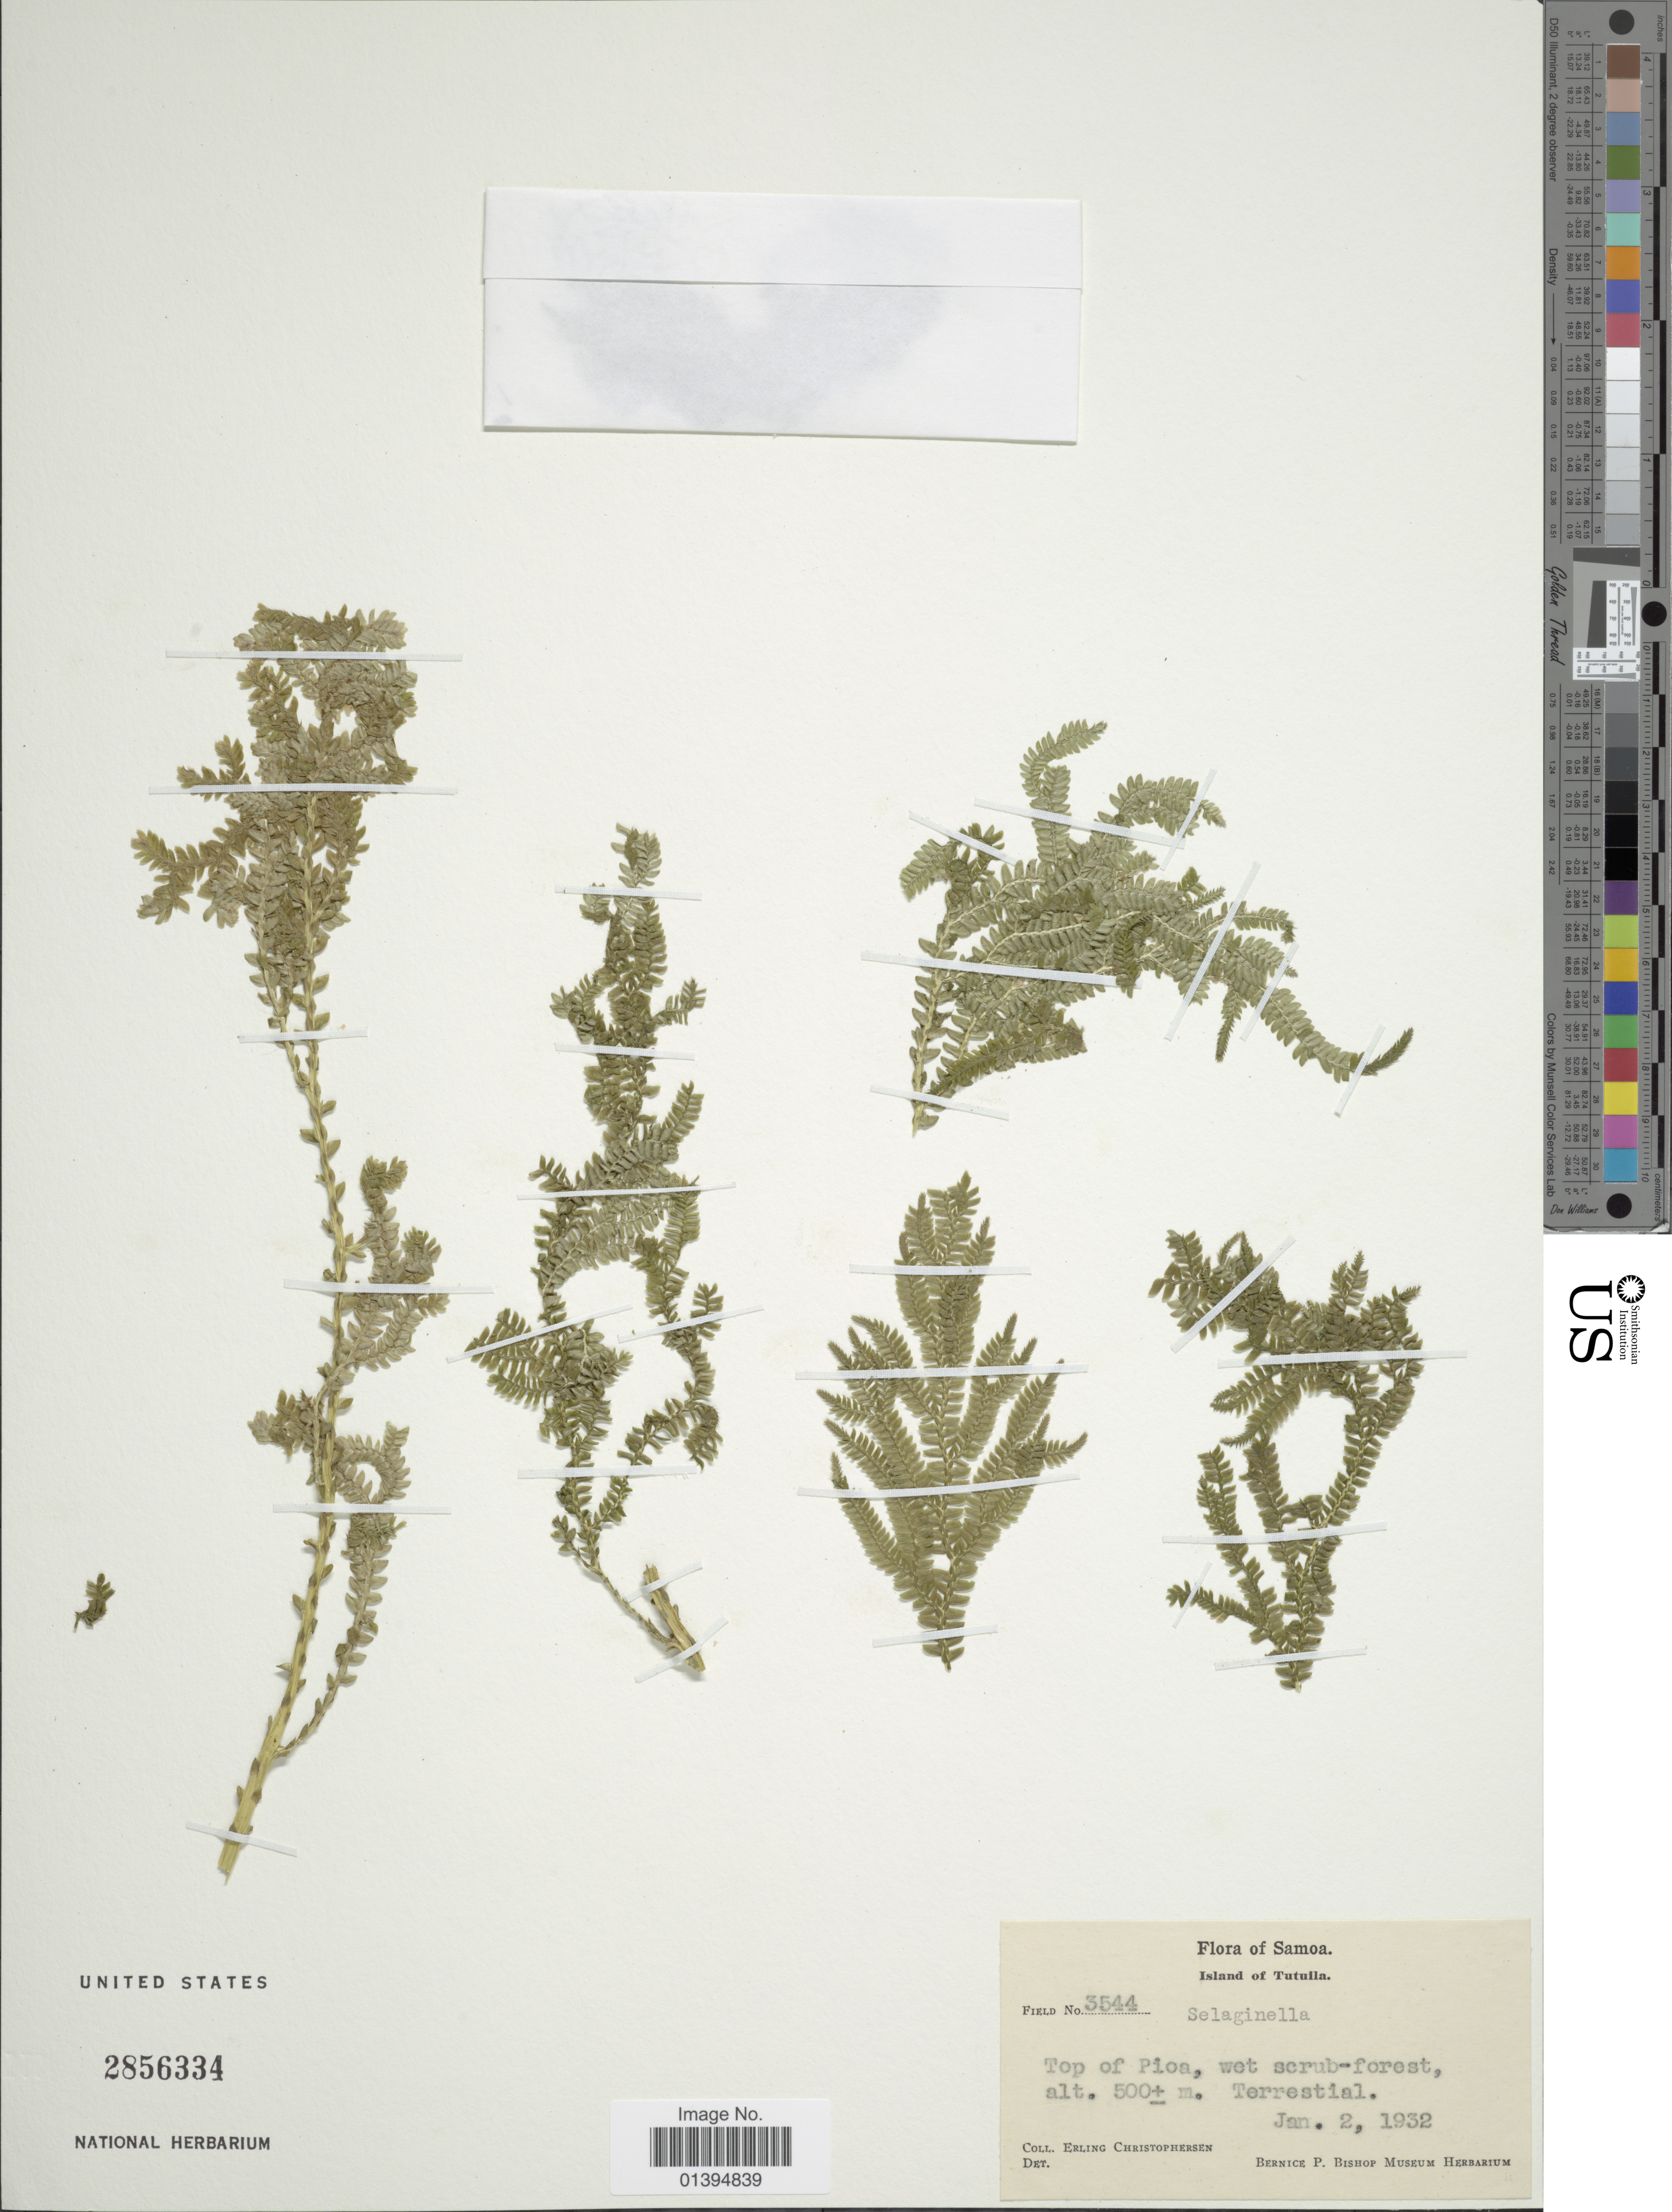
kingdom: Plantae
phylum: Tracheophyta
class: Lycopodiopsida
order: Selaginellales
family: Selaginellaceae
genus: Selaginella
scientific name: Selaginella sp.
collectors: E. Christophersen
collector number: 3544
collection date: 1932-01-02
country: American Samoa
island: Tutuila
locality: Samoa, Island of Tutuila, Top of Pioa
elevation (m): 500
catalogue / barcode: US 2856334